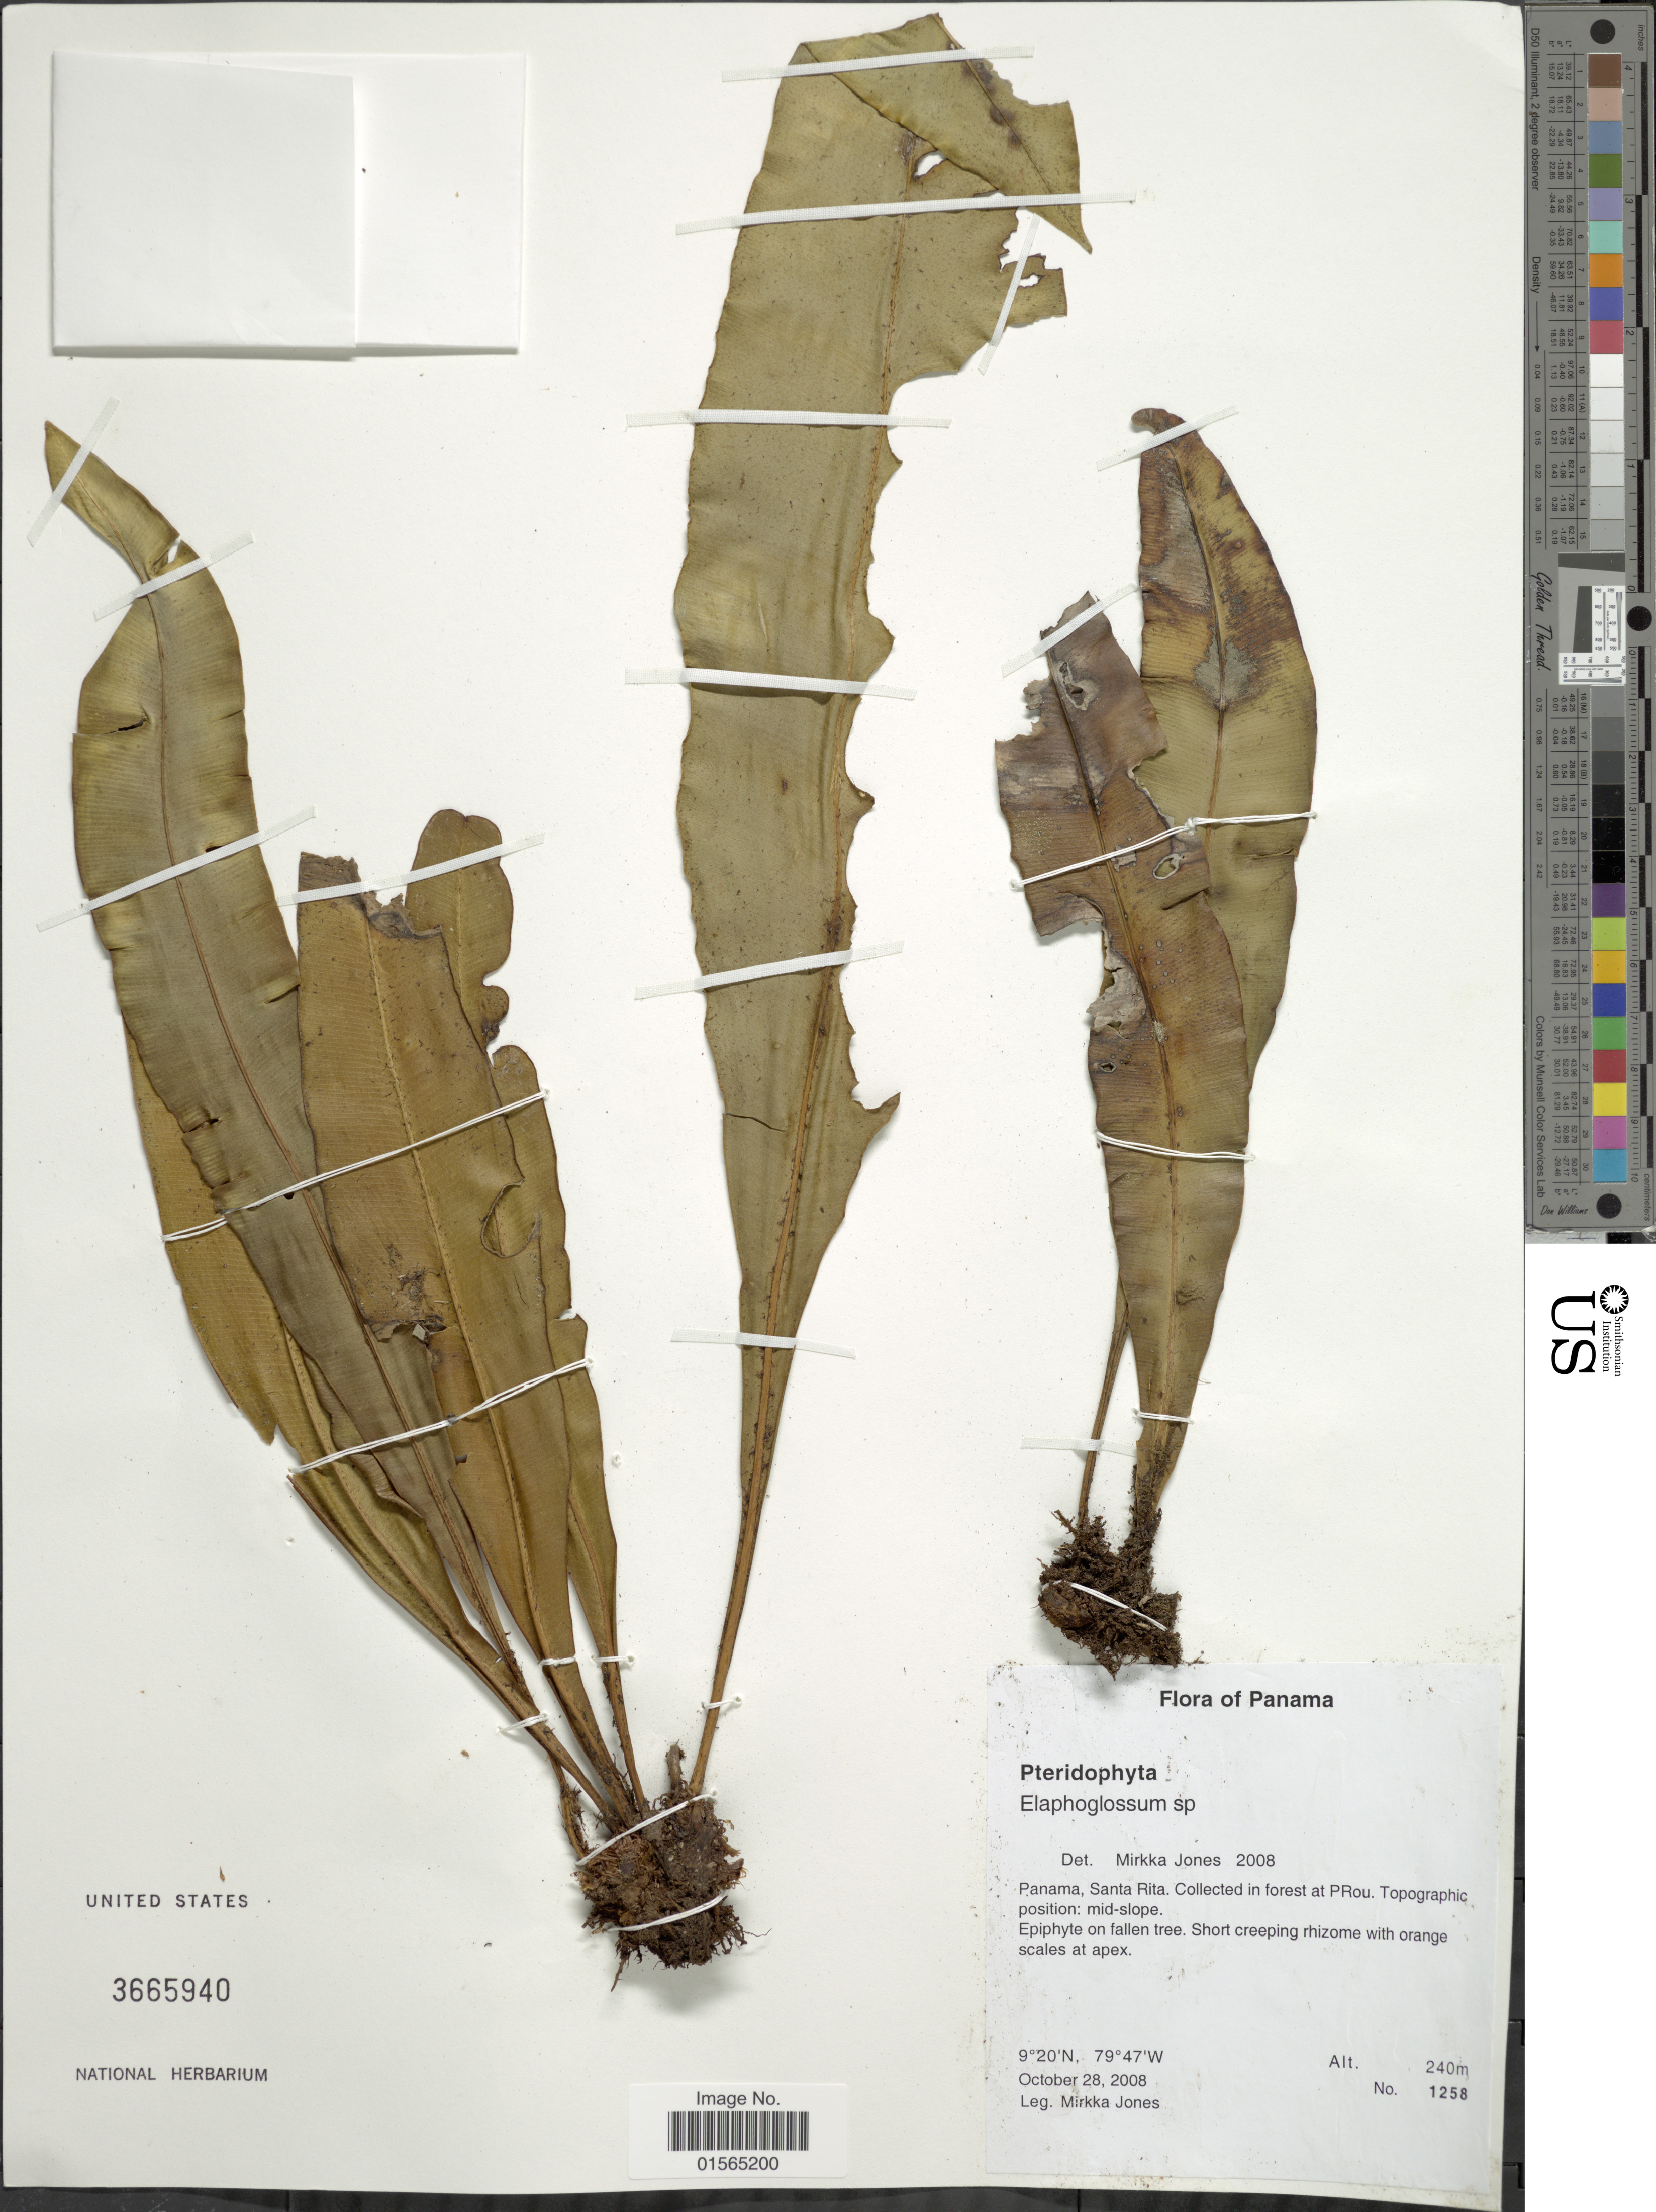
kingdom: Plantae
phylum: Tracheophyta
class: Polypodiopsida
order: Polypodiales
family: Dryopteridaceae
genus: Elaphoglossum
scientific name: Elaphoglossum sp.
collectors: M. Jones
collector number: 1258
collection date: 2008-10-28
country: Panama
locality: Santa Rita. Collected in forest at PRou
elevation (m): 240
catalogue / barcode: US 3665940